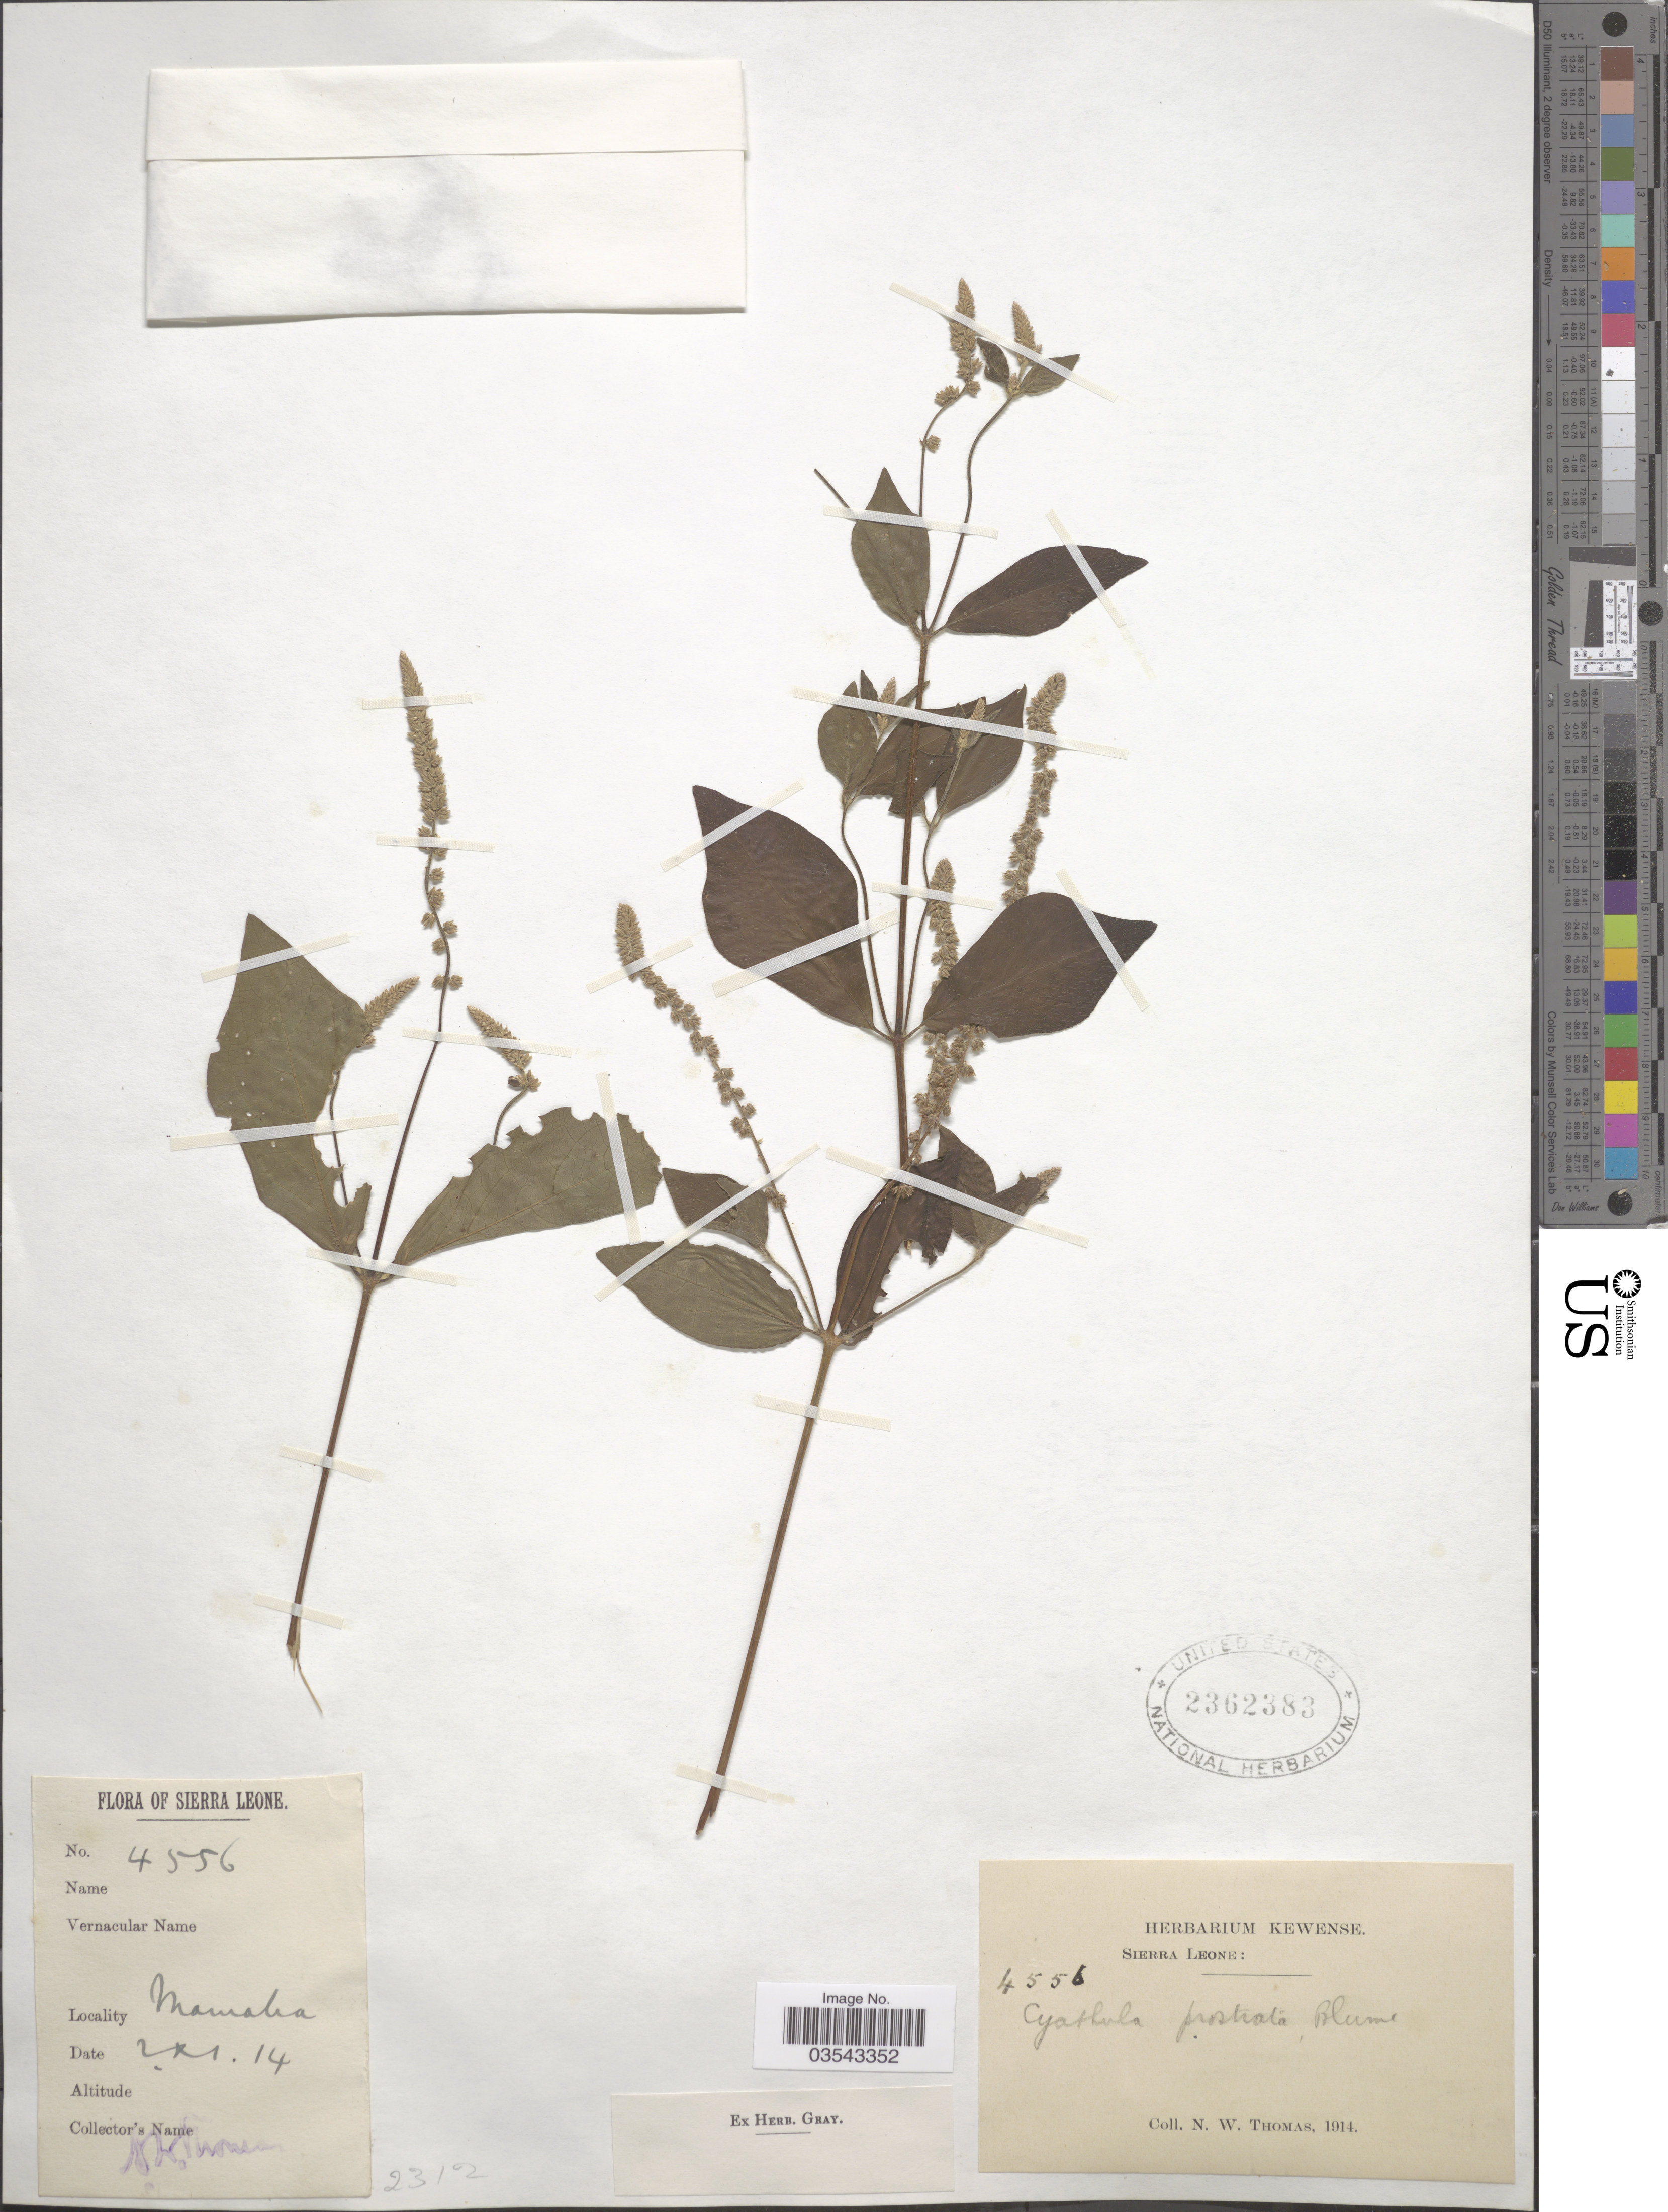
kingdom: Plantae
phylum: Tracheophyta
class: Magnoliopsida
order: Caryophyllales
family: Amaranthaceae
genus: Cyathula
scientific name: Cyathula prostrata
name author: (L.) Blume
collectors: N. Thomas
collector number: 4556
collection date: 1914-11-02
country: Sierra Leone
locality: Mamaha.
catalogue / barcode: US 2362383